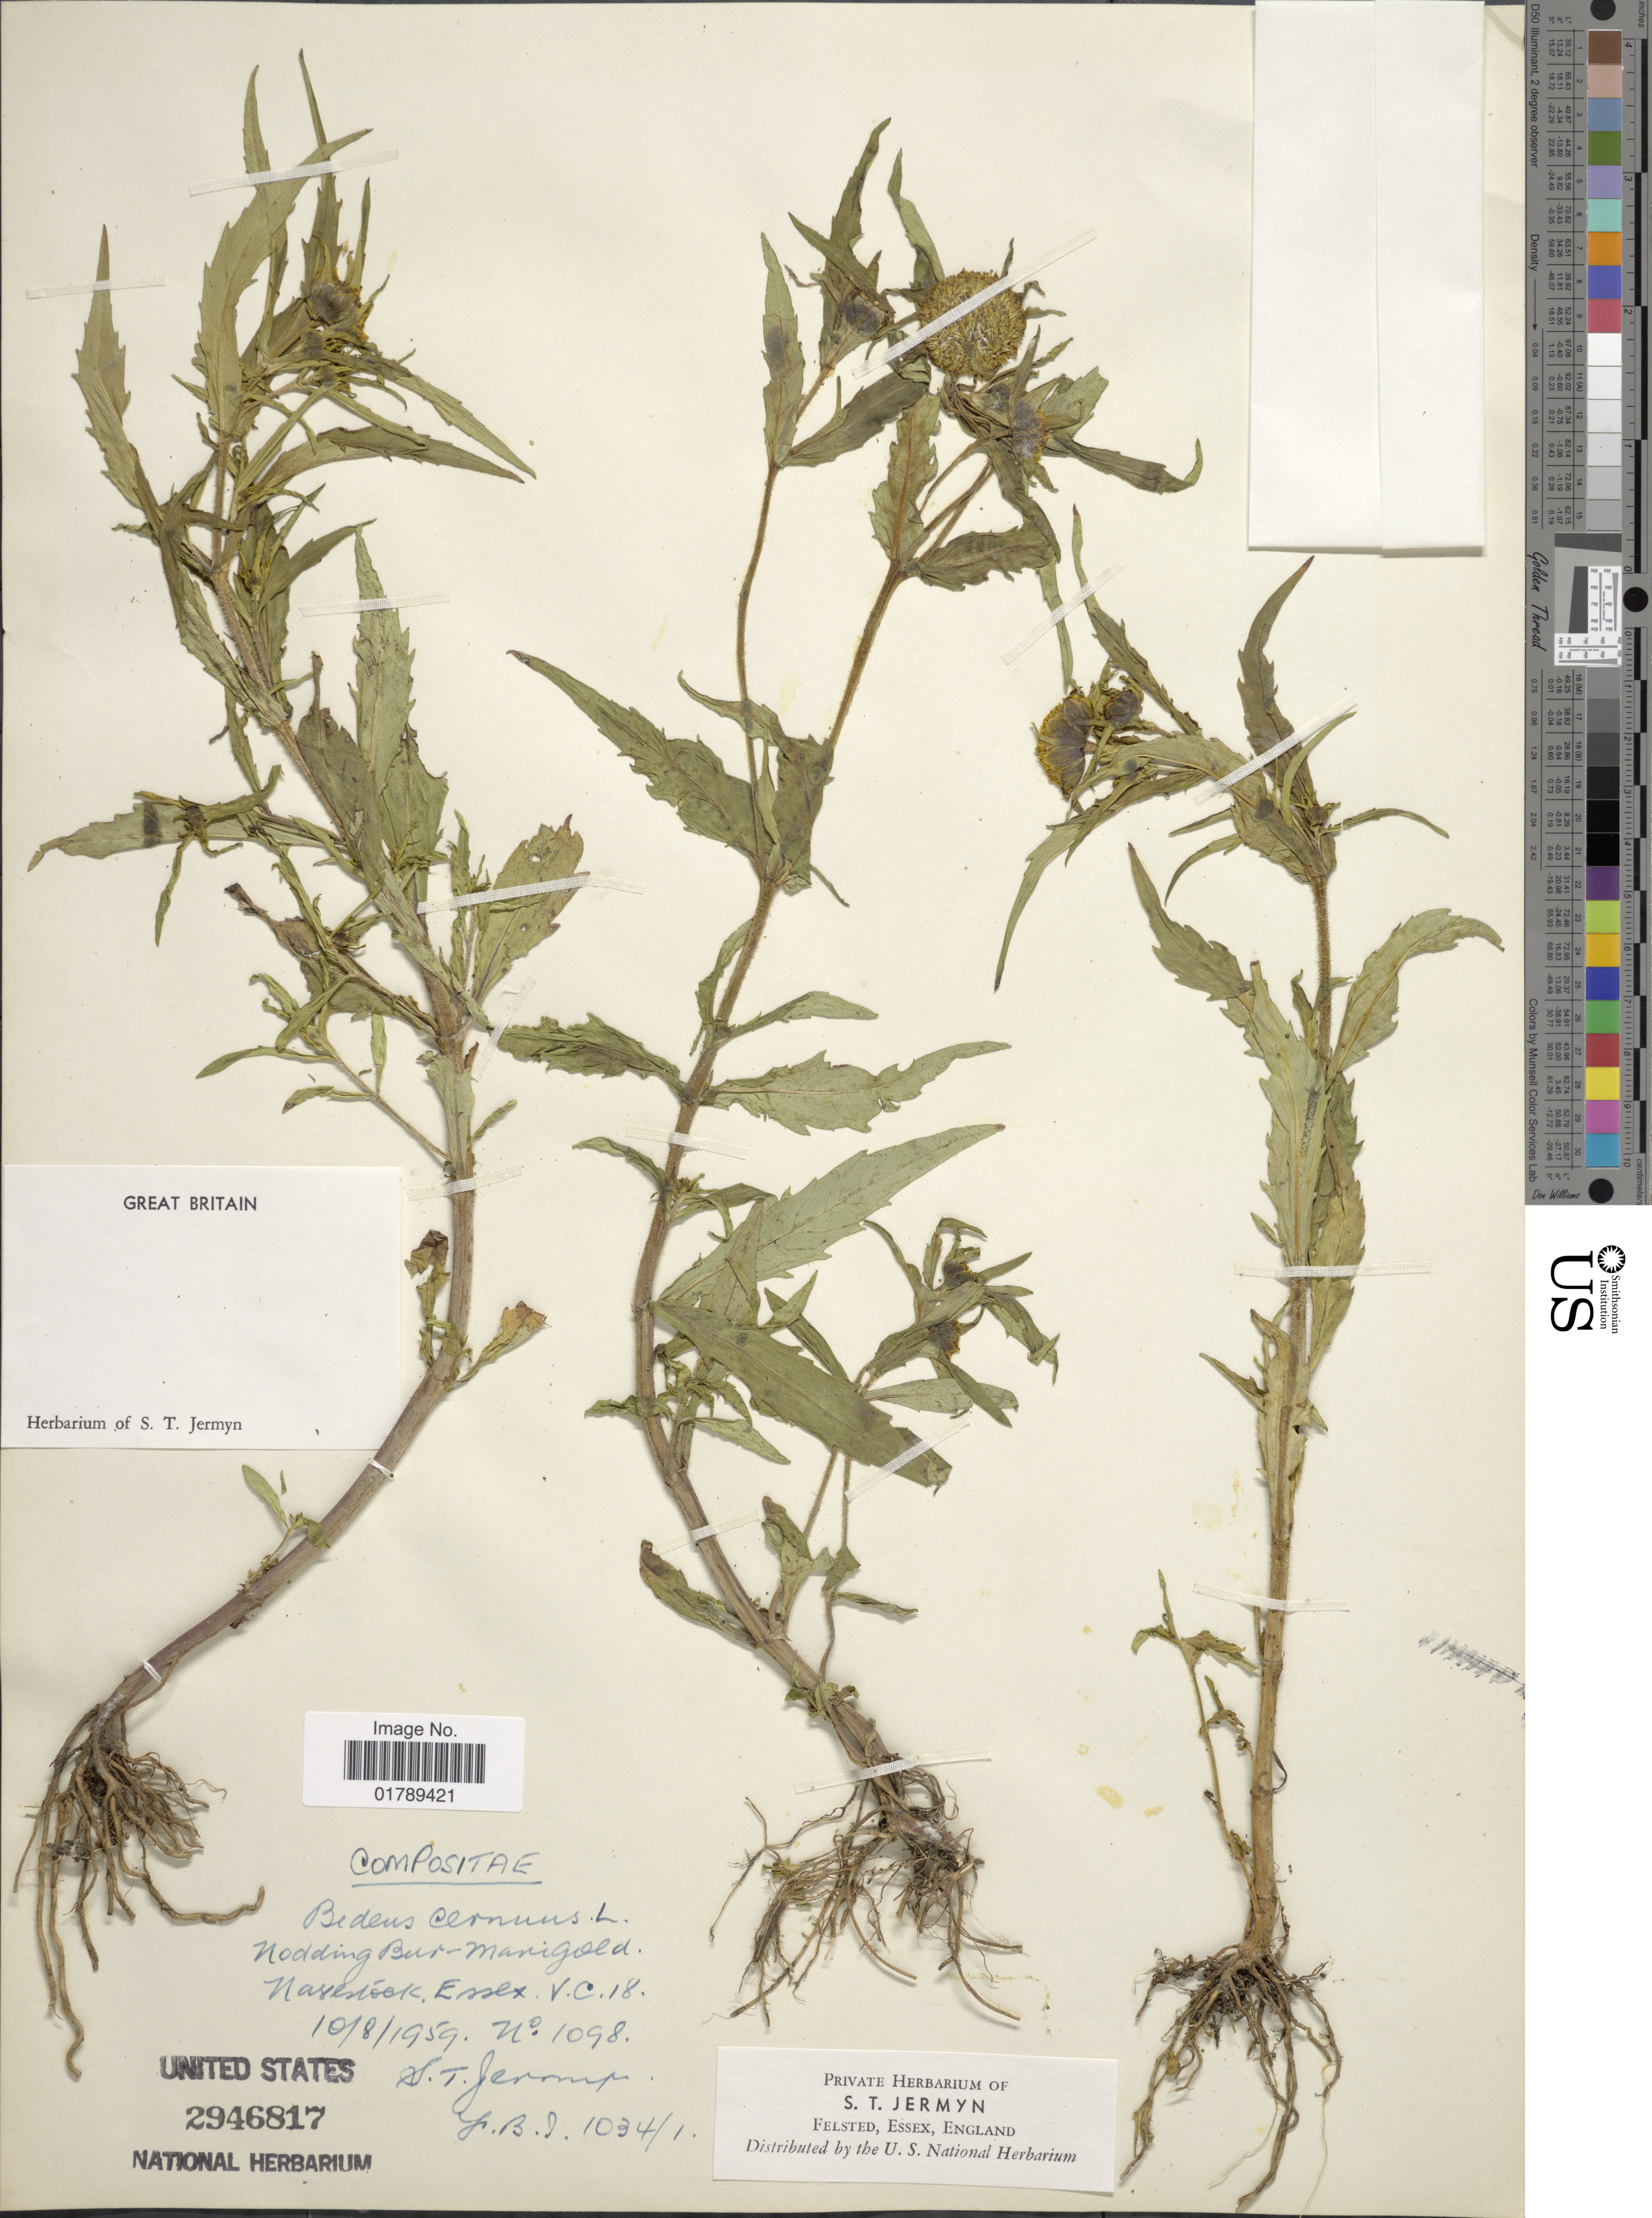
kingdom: Plantae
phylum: Tracheophyta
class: Magnoliopsida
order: Asterales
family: Asteraceae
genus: Bidens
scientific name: Bidens cernua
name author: L.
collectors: S. Jermyn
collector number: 1098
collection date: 1959-08-10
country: United Kingdom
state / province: England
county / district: Essex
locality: Navestock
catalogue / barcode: US 2946817